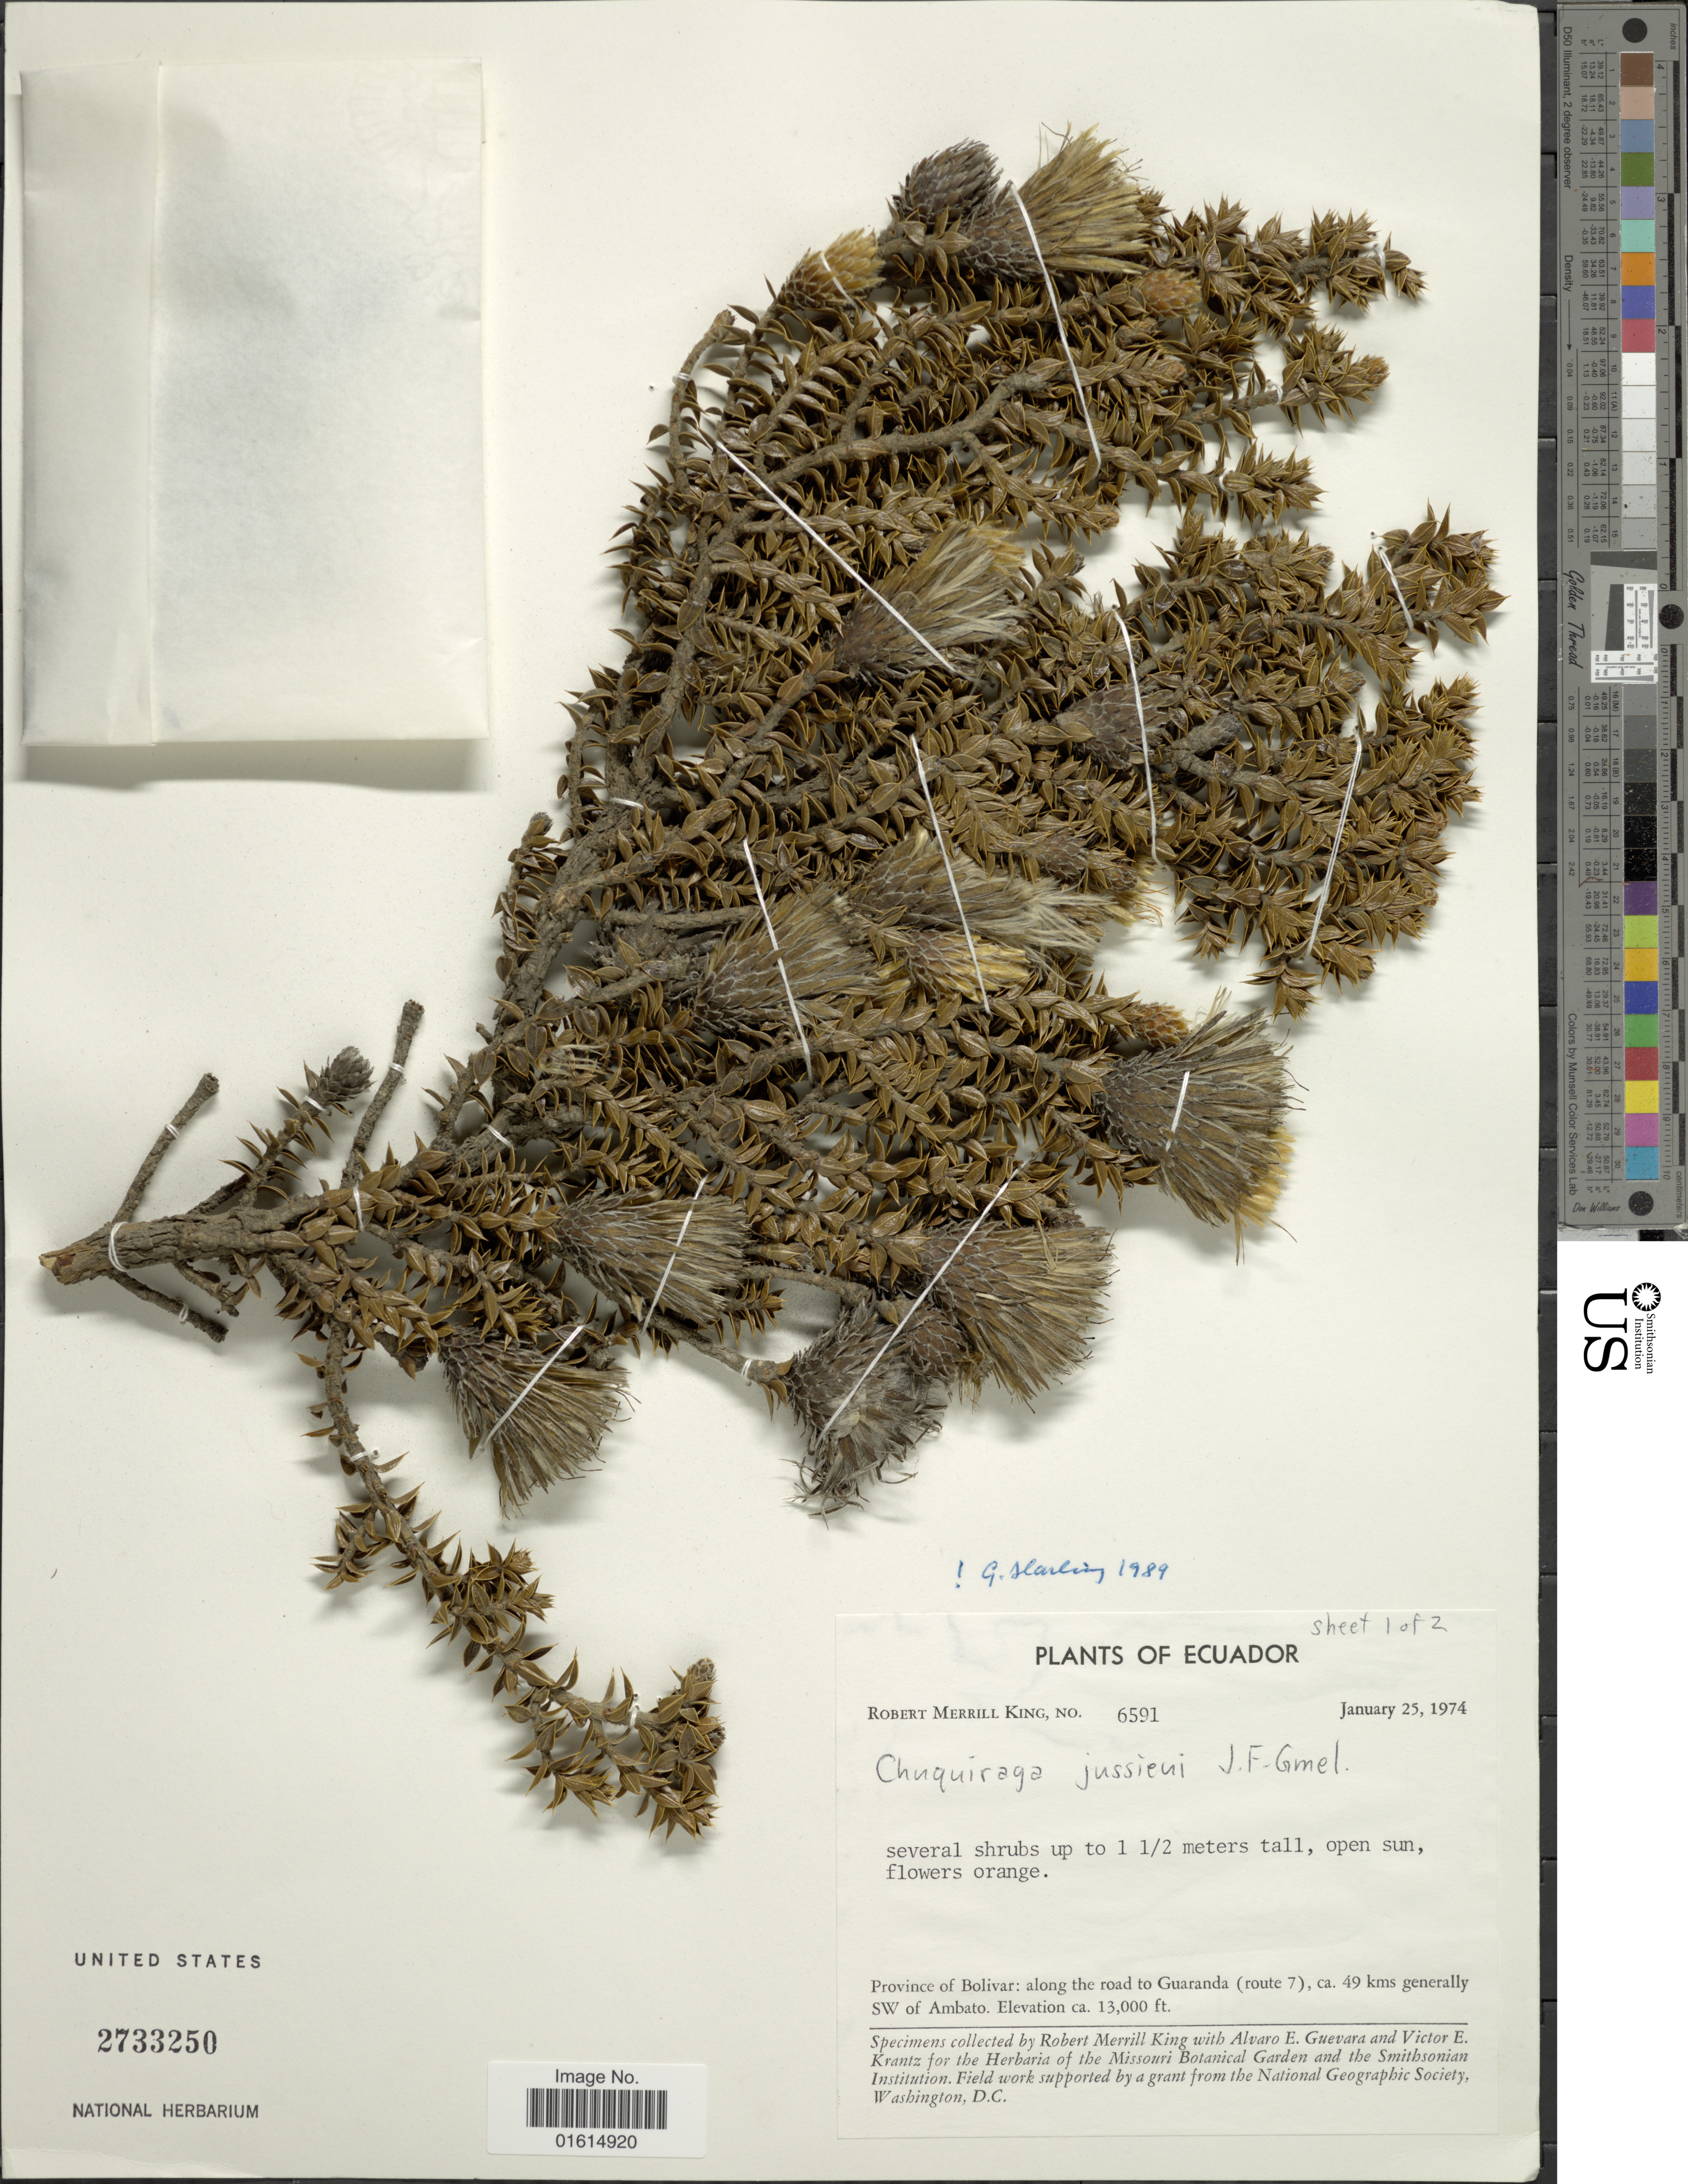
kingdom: Plantae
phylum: Tracheophyta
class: Magnoliopsida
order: Asterales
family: Asteraceae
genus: Chuquiraga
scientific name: Chuquiraga jussieui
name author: J.F. Gmel.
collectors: R. M. King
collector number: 6591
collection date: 1974-01-25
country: Ecuador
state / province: Bolívar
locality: Province of Bolivar, along the road to Guaranda (route 7), ca 49 kms generally SW of Ambato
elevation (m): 3962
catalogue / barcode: US 2733250